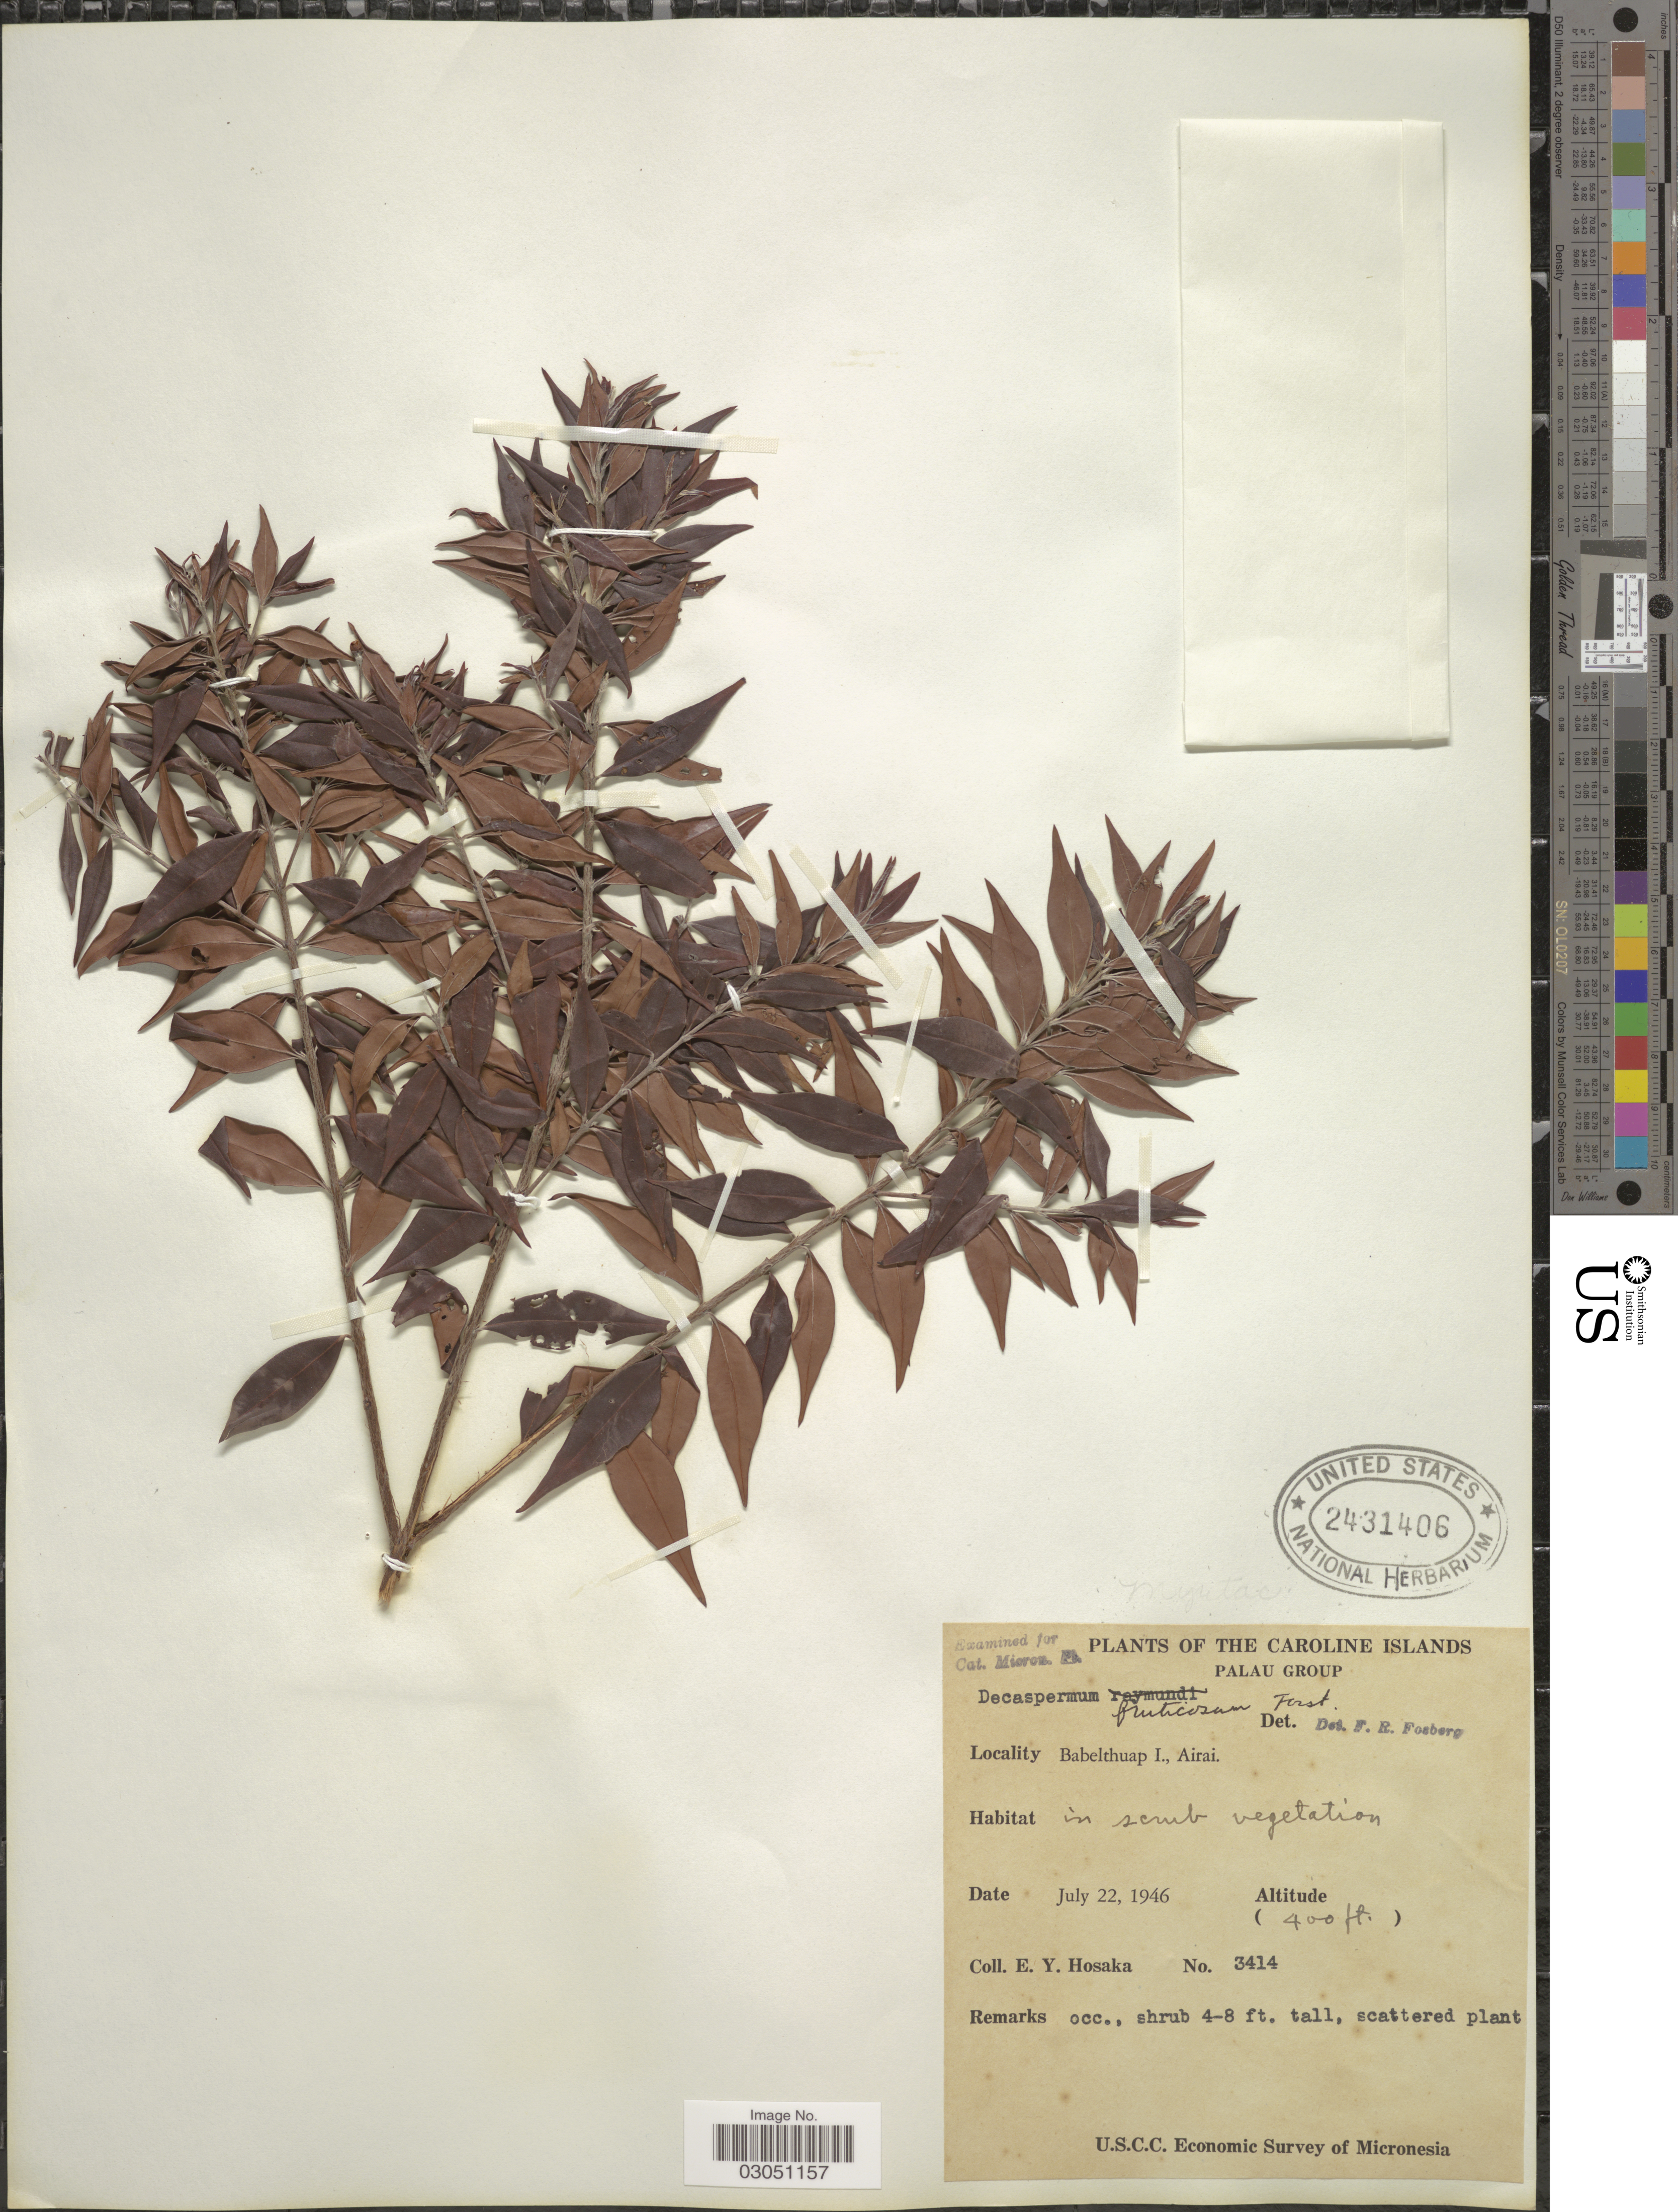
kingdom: Plantae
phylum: Tracheophyta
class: Magnoliopsida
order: Myrtales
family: Myrtaceae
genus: Decaspermum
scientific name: Decaspermum raymundi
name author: Diels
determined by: Strong, Mark T., (BOT), Smithsonian Institution - National Museum of Natural History (UNITED STATES)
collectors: E. Y. Hosaka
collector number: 3414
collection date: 1946-07-22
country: Palau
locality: The Caroline Islands. Palau Group. Babelthuap I., Airai.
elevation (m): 122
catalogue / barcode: US 2431406